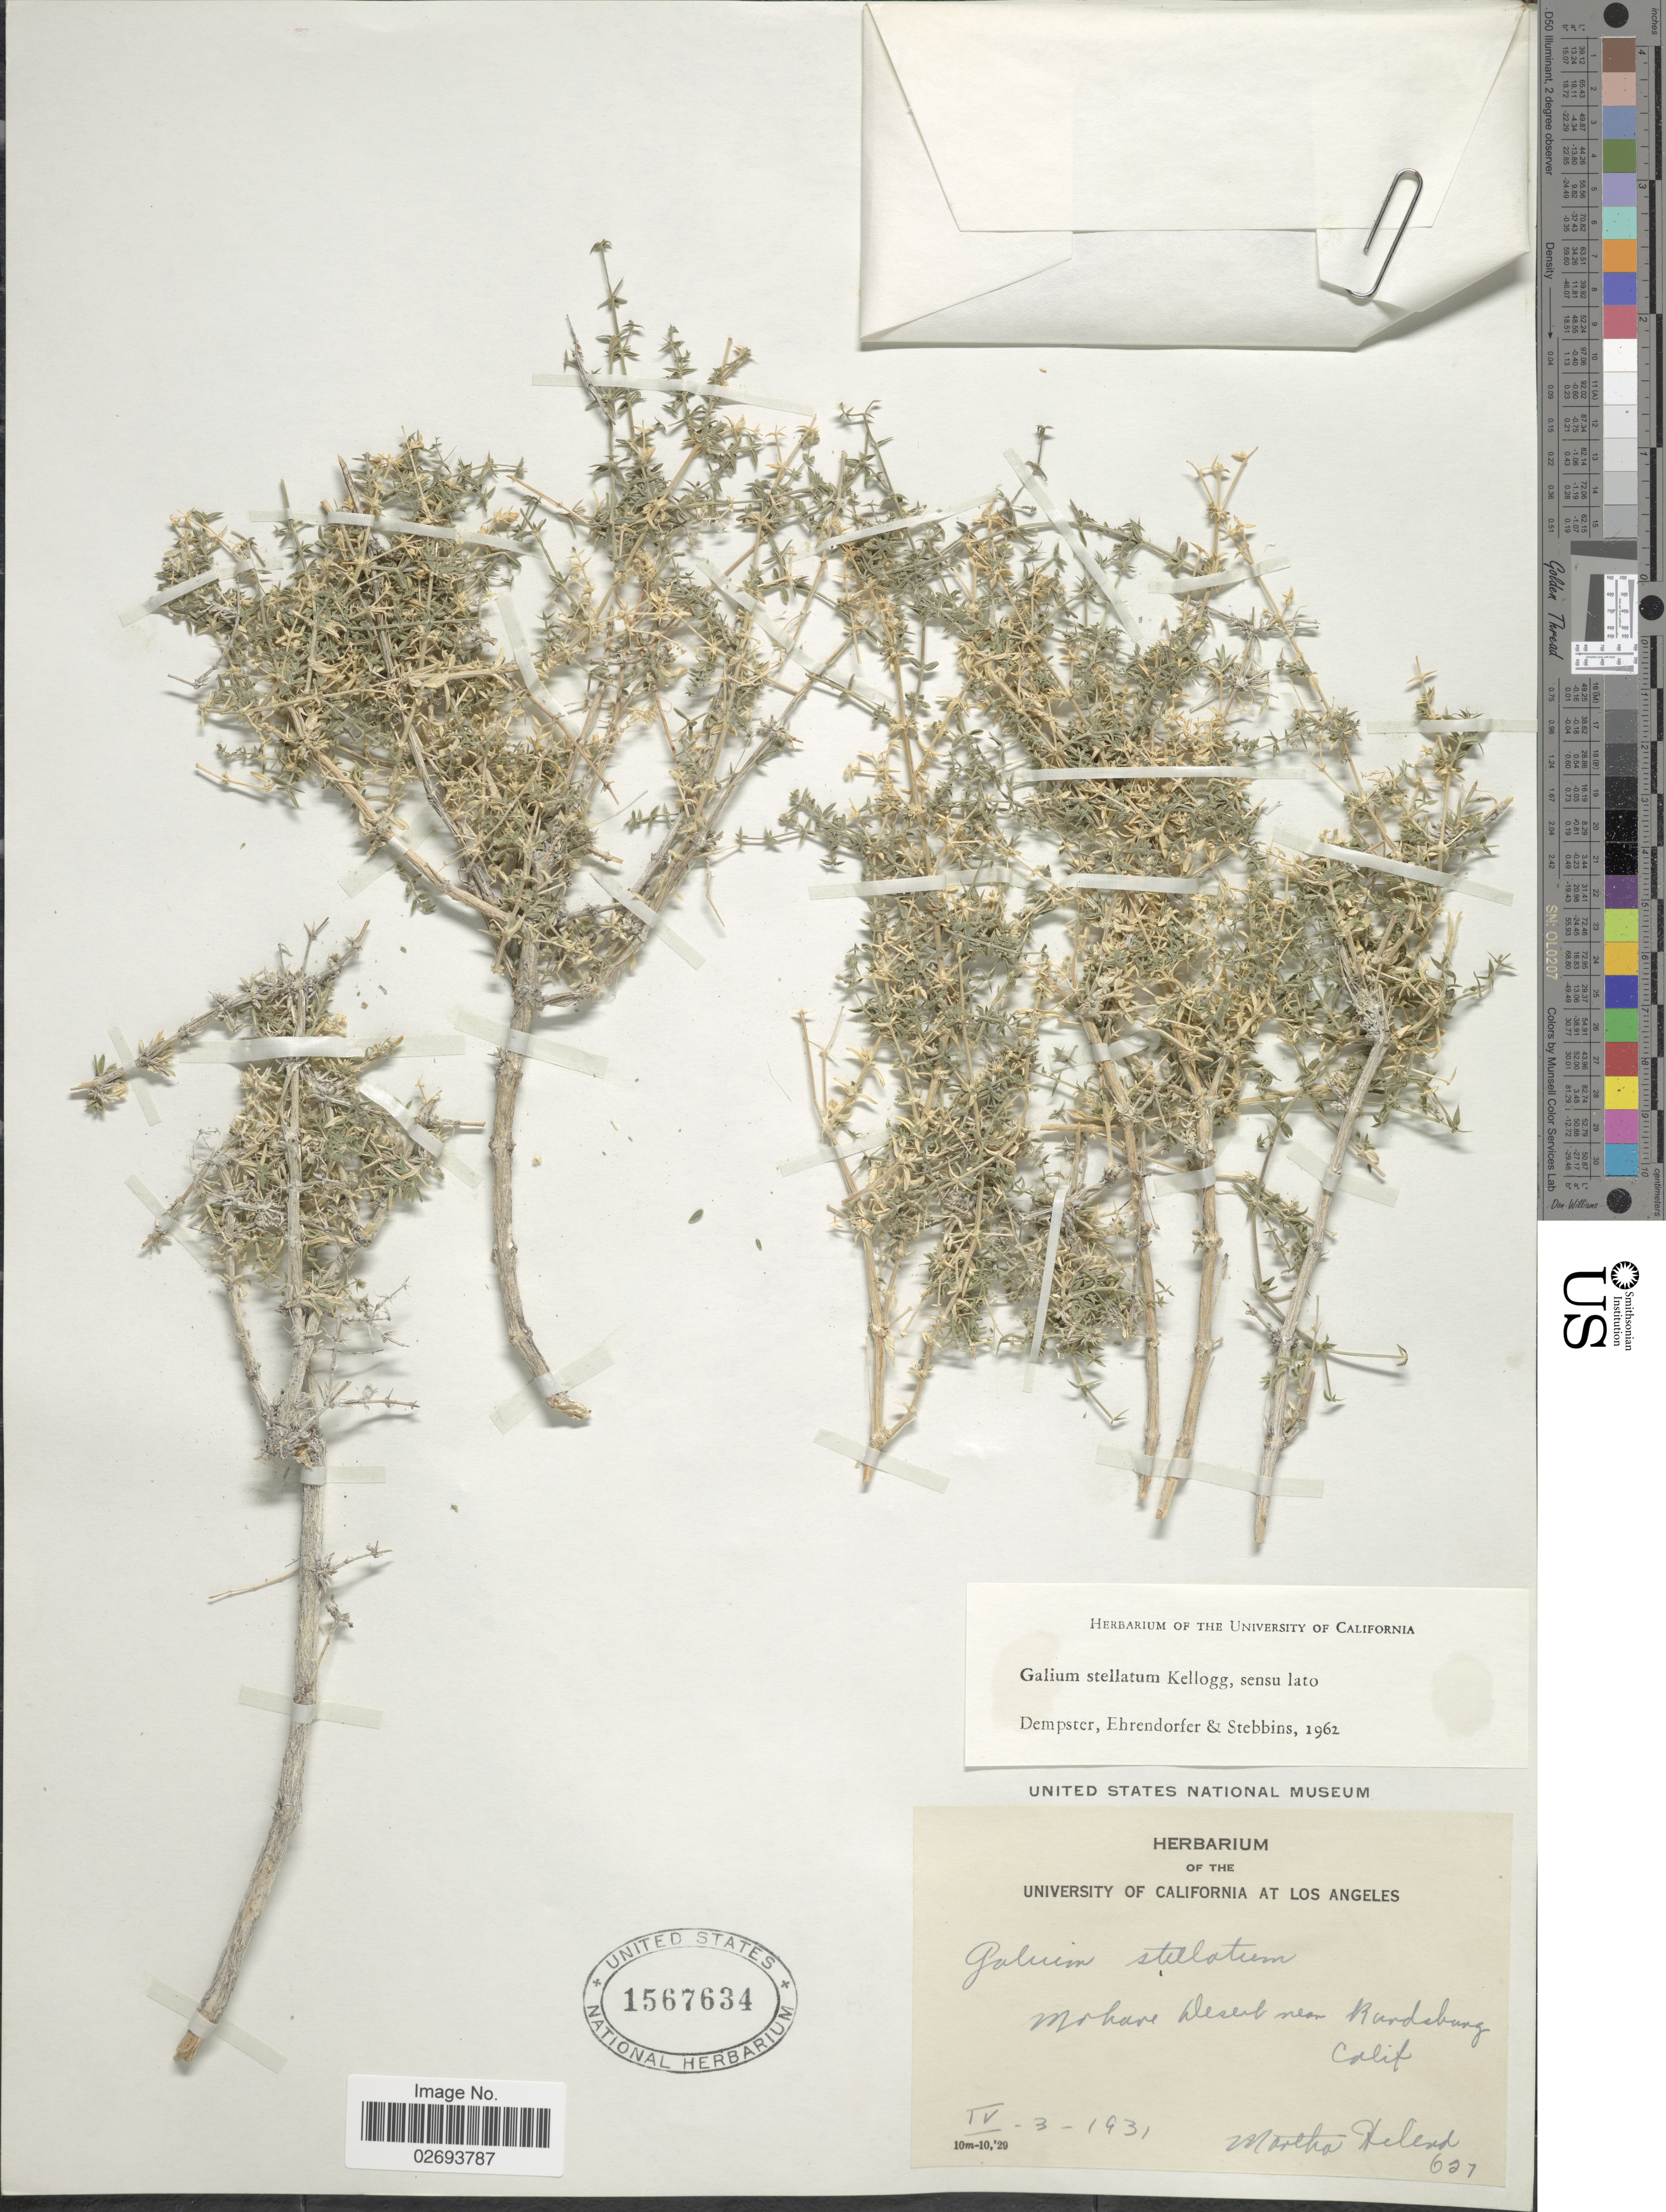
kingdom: Plantae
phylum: Tracheophyta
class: Magnoliopsida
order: Gentianales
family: Rubiaceae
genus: Galium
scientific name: Galium stellatum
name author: Kellogg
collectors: M. L. Hilend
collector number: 627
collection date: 1931-04-03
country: United States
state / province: California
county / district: Kern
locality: Mohave Desert near Randsburg, Calif.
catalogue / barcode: US 1567634